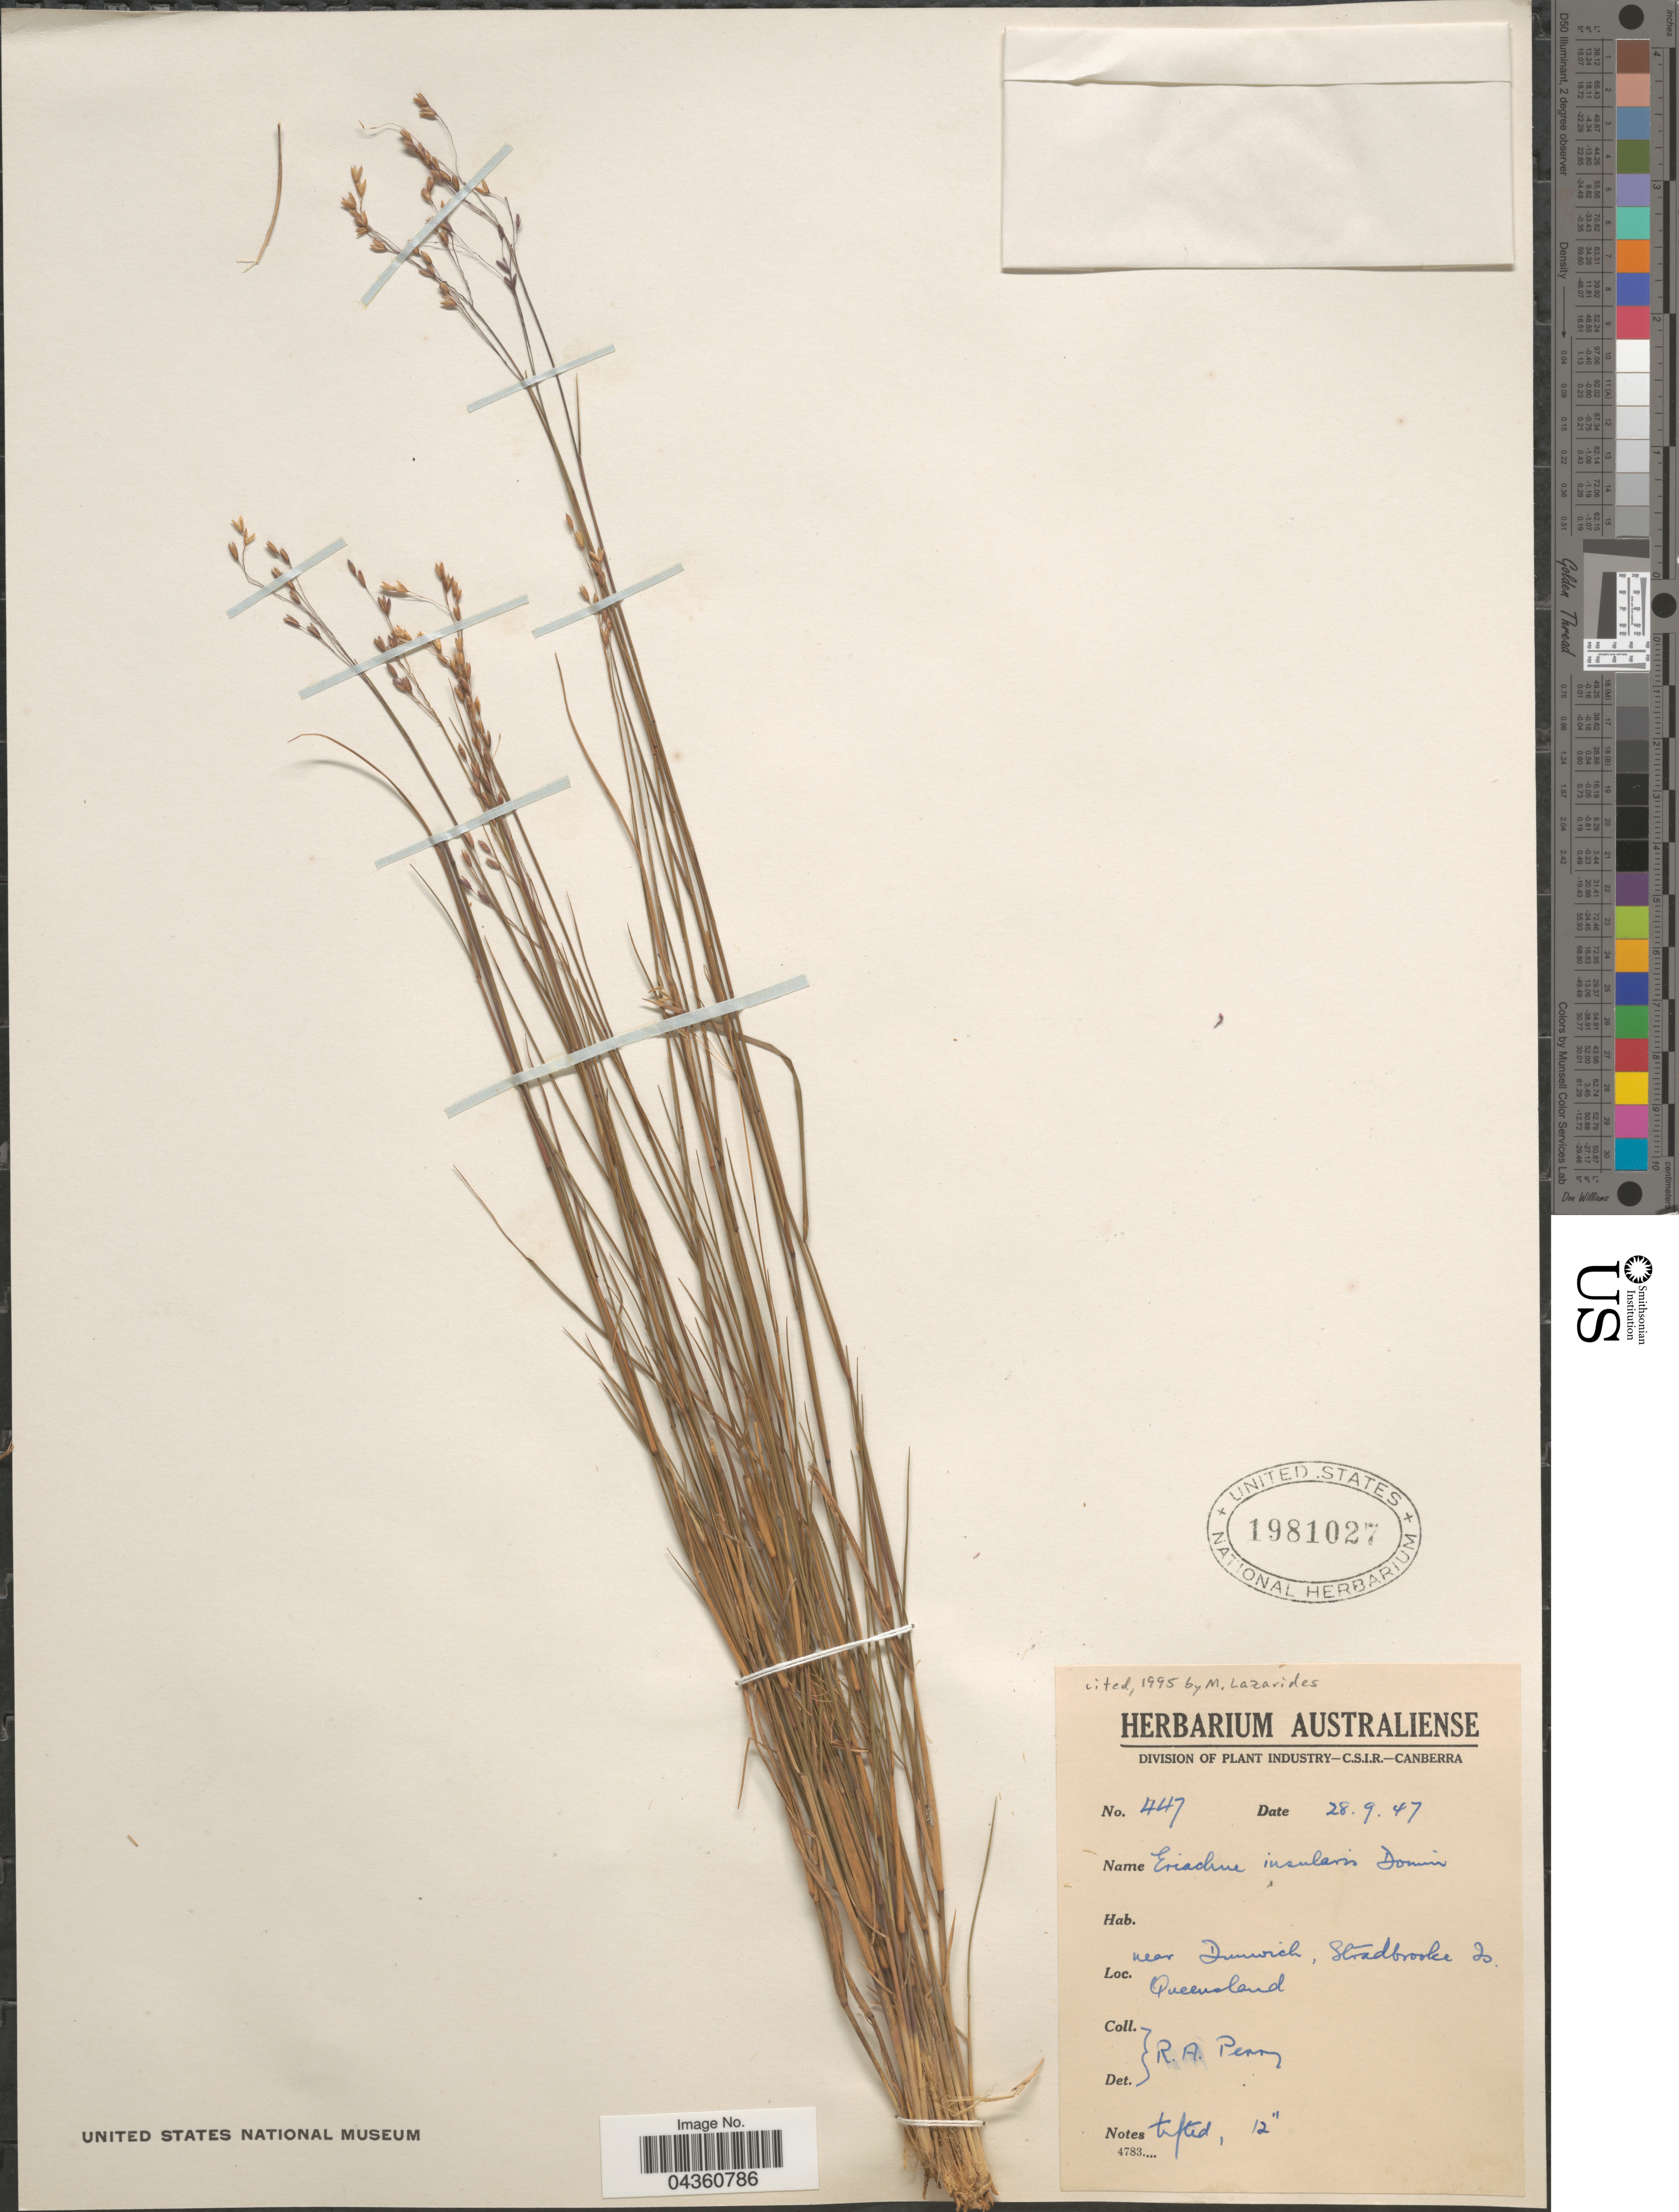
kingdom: Plantae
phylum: Tracheophyta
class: Liliopsida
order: Poales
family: Poaceae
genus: Eriachne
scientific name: Eriachne insularis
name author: Domin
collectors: Perry, R. A.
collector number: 447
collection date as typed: Transcribed d/m/y: 28/9/47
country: Australia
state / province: Queensland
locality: Near Dunwich, Stradbrooke Is.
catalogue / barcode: US 1981027